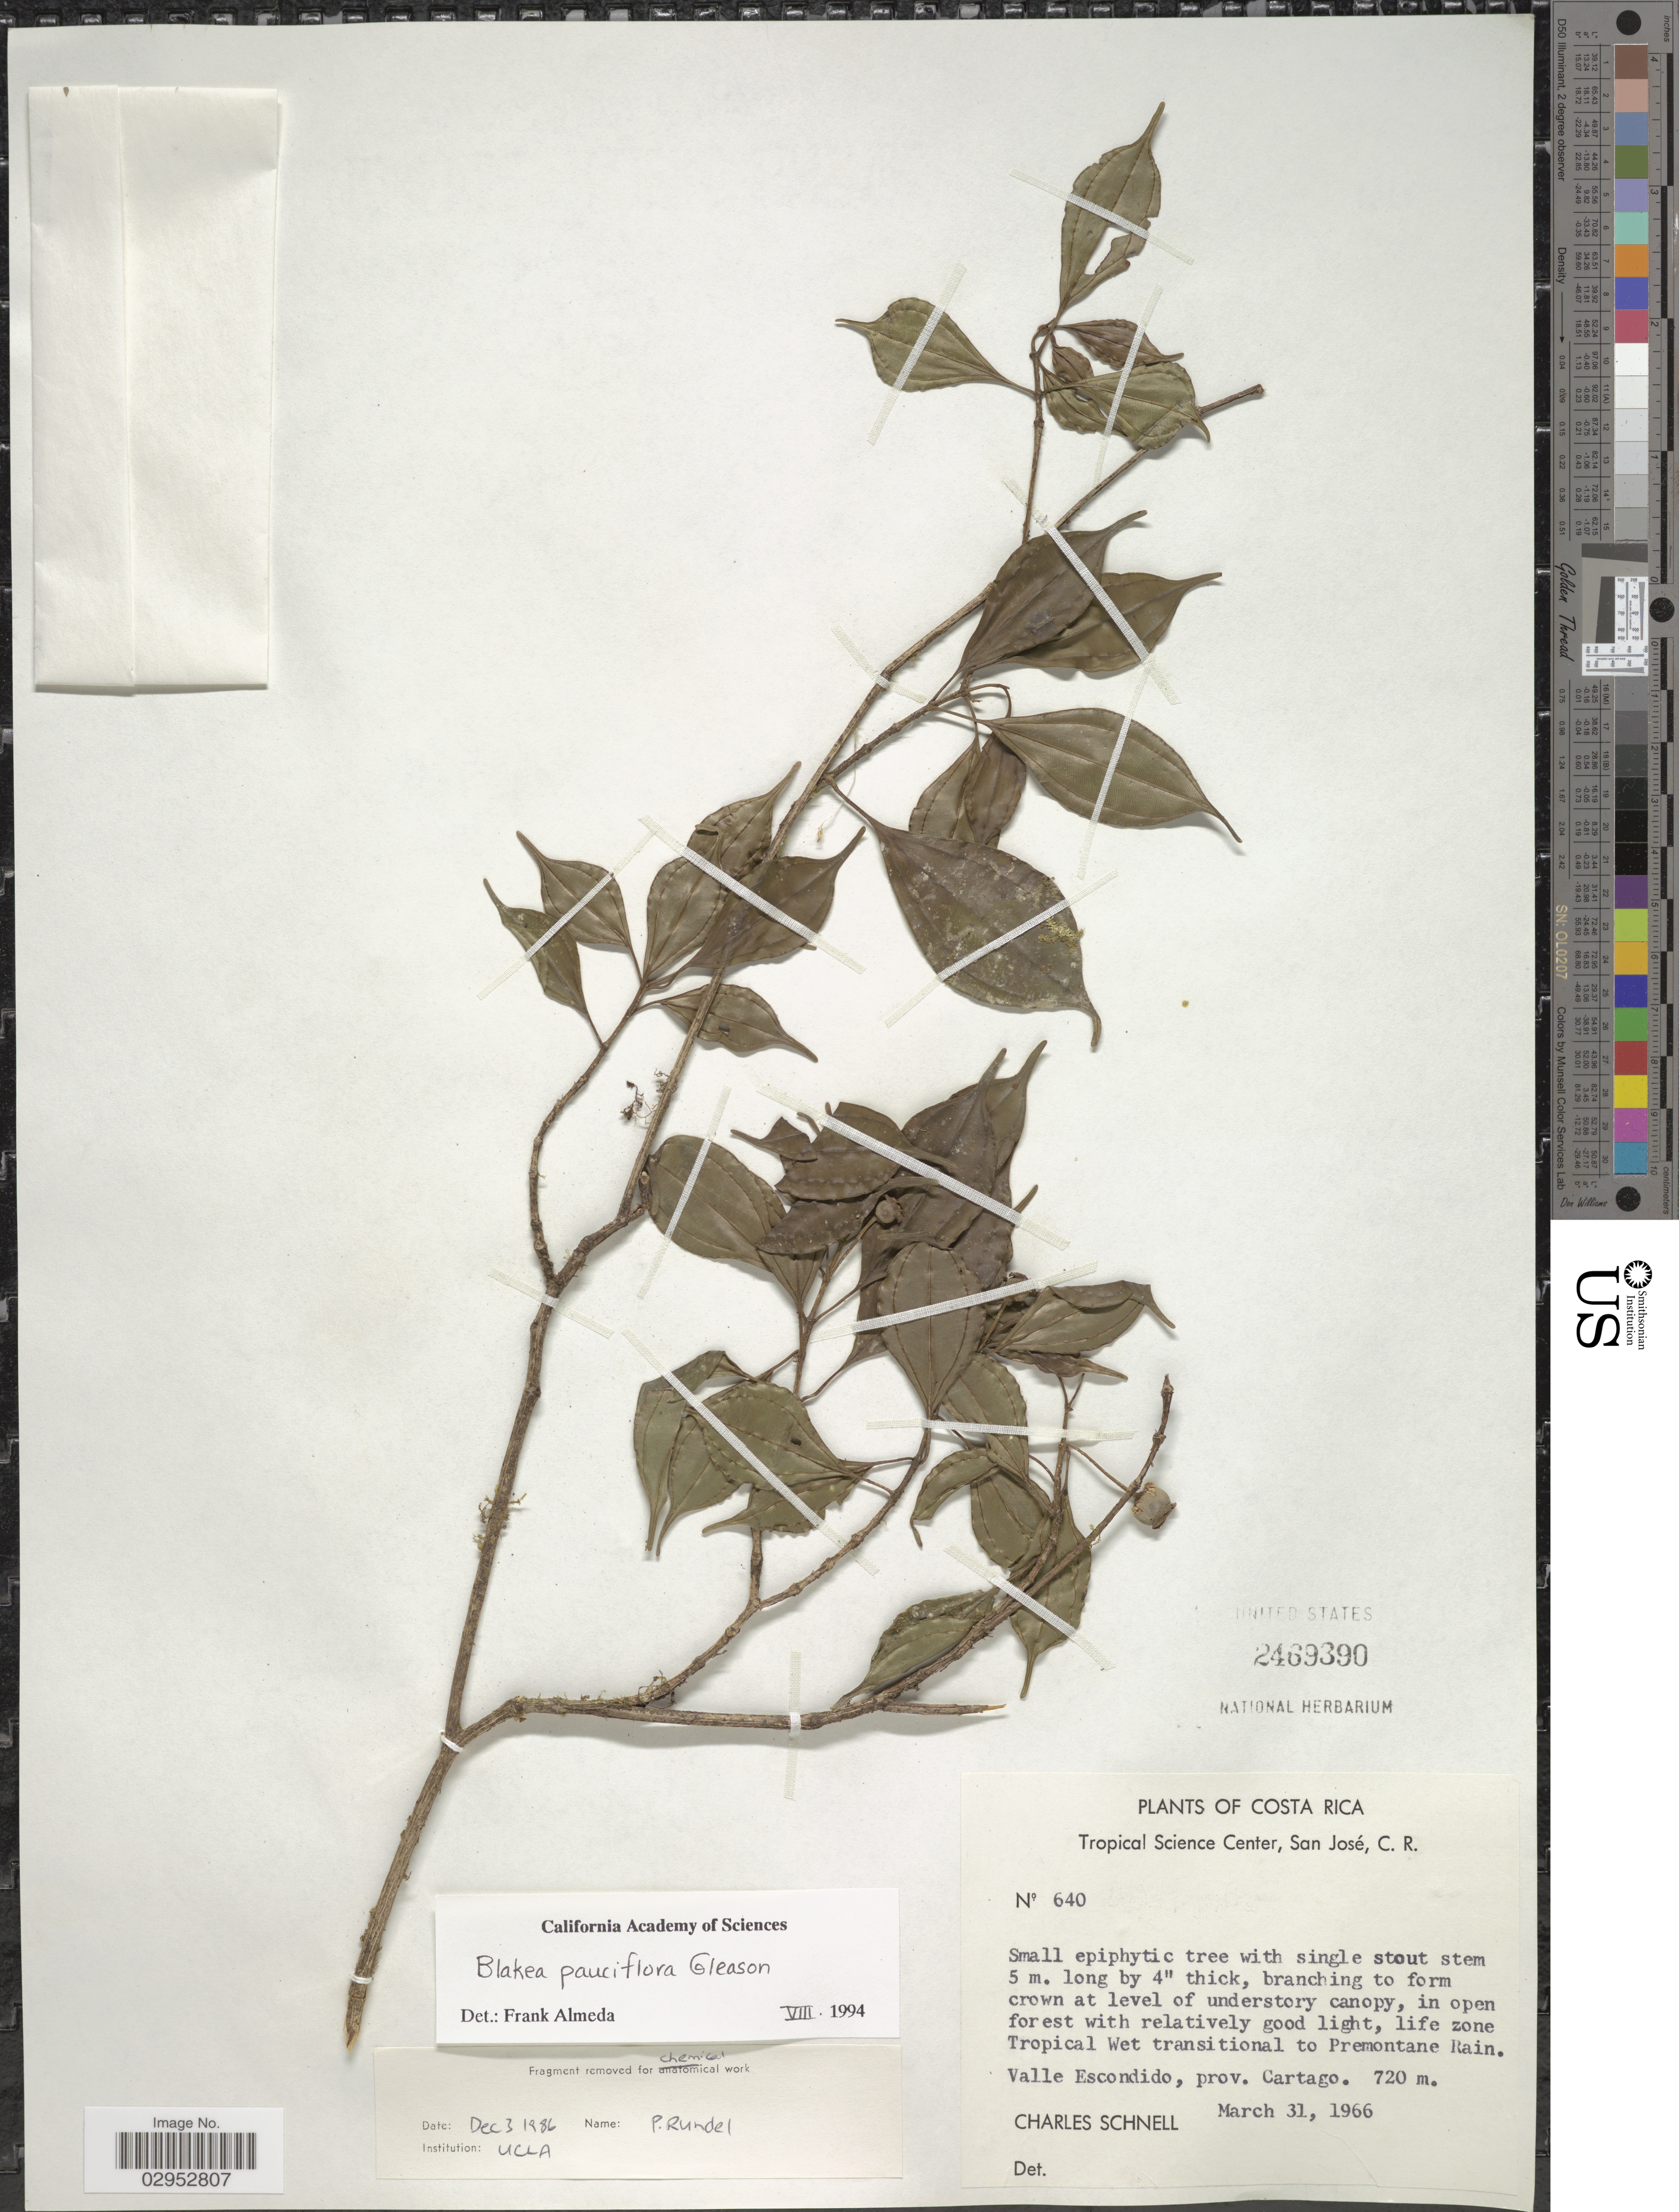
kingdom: Plantae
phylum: Tracheophyta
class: Magnoliopsida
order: Myrtales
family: Melastomataceae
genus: Blakea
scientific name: Blakea pauciflora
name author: Gleason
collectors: C. Schnell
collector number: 640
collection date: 1966-03-31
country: Costa Rica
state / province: Cartago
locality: Life zone Tropical Wet transitional to Premontante Rain. Valle Escondido, prov. Cartago.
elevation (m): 720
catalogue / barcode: US 2469390